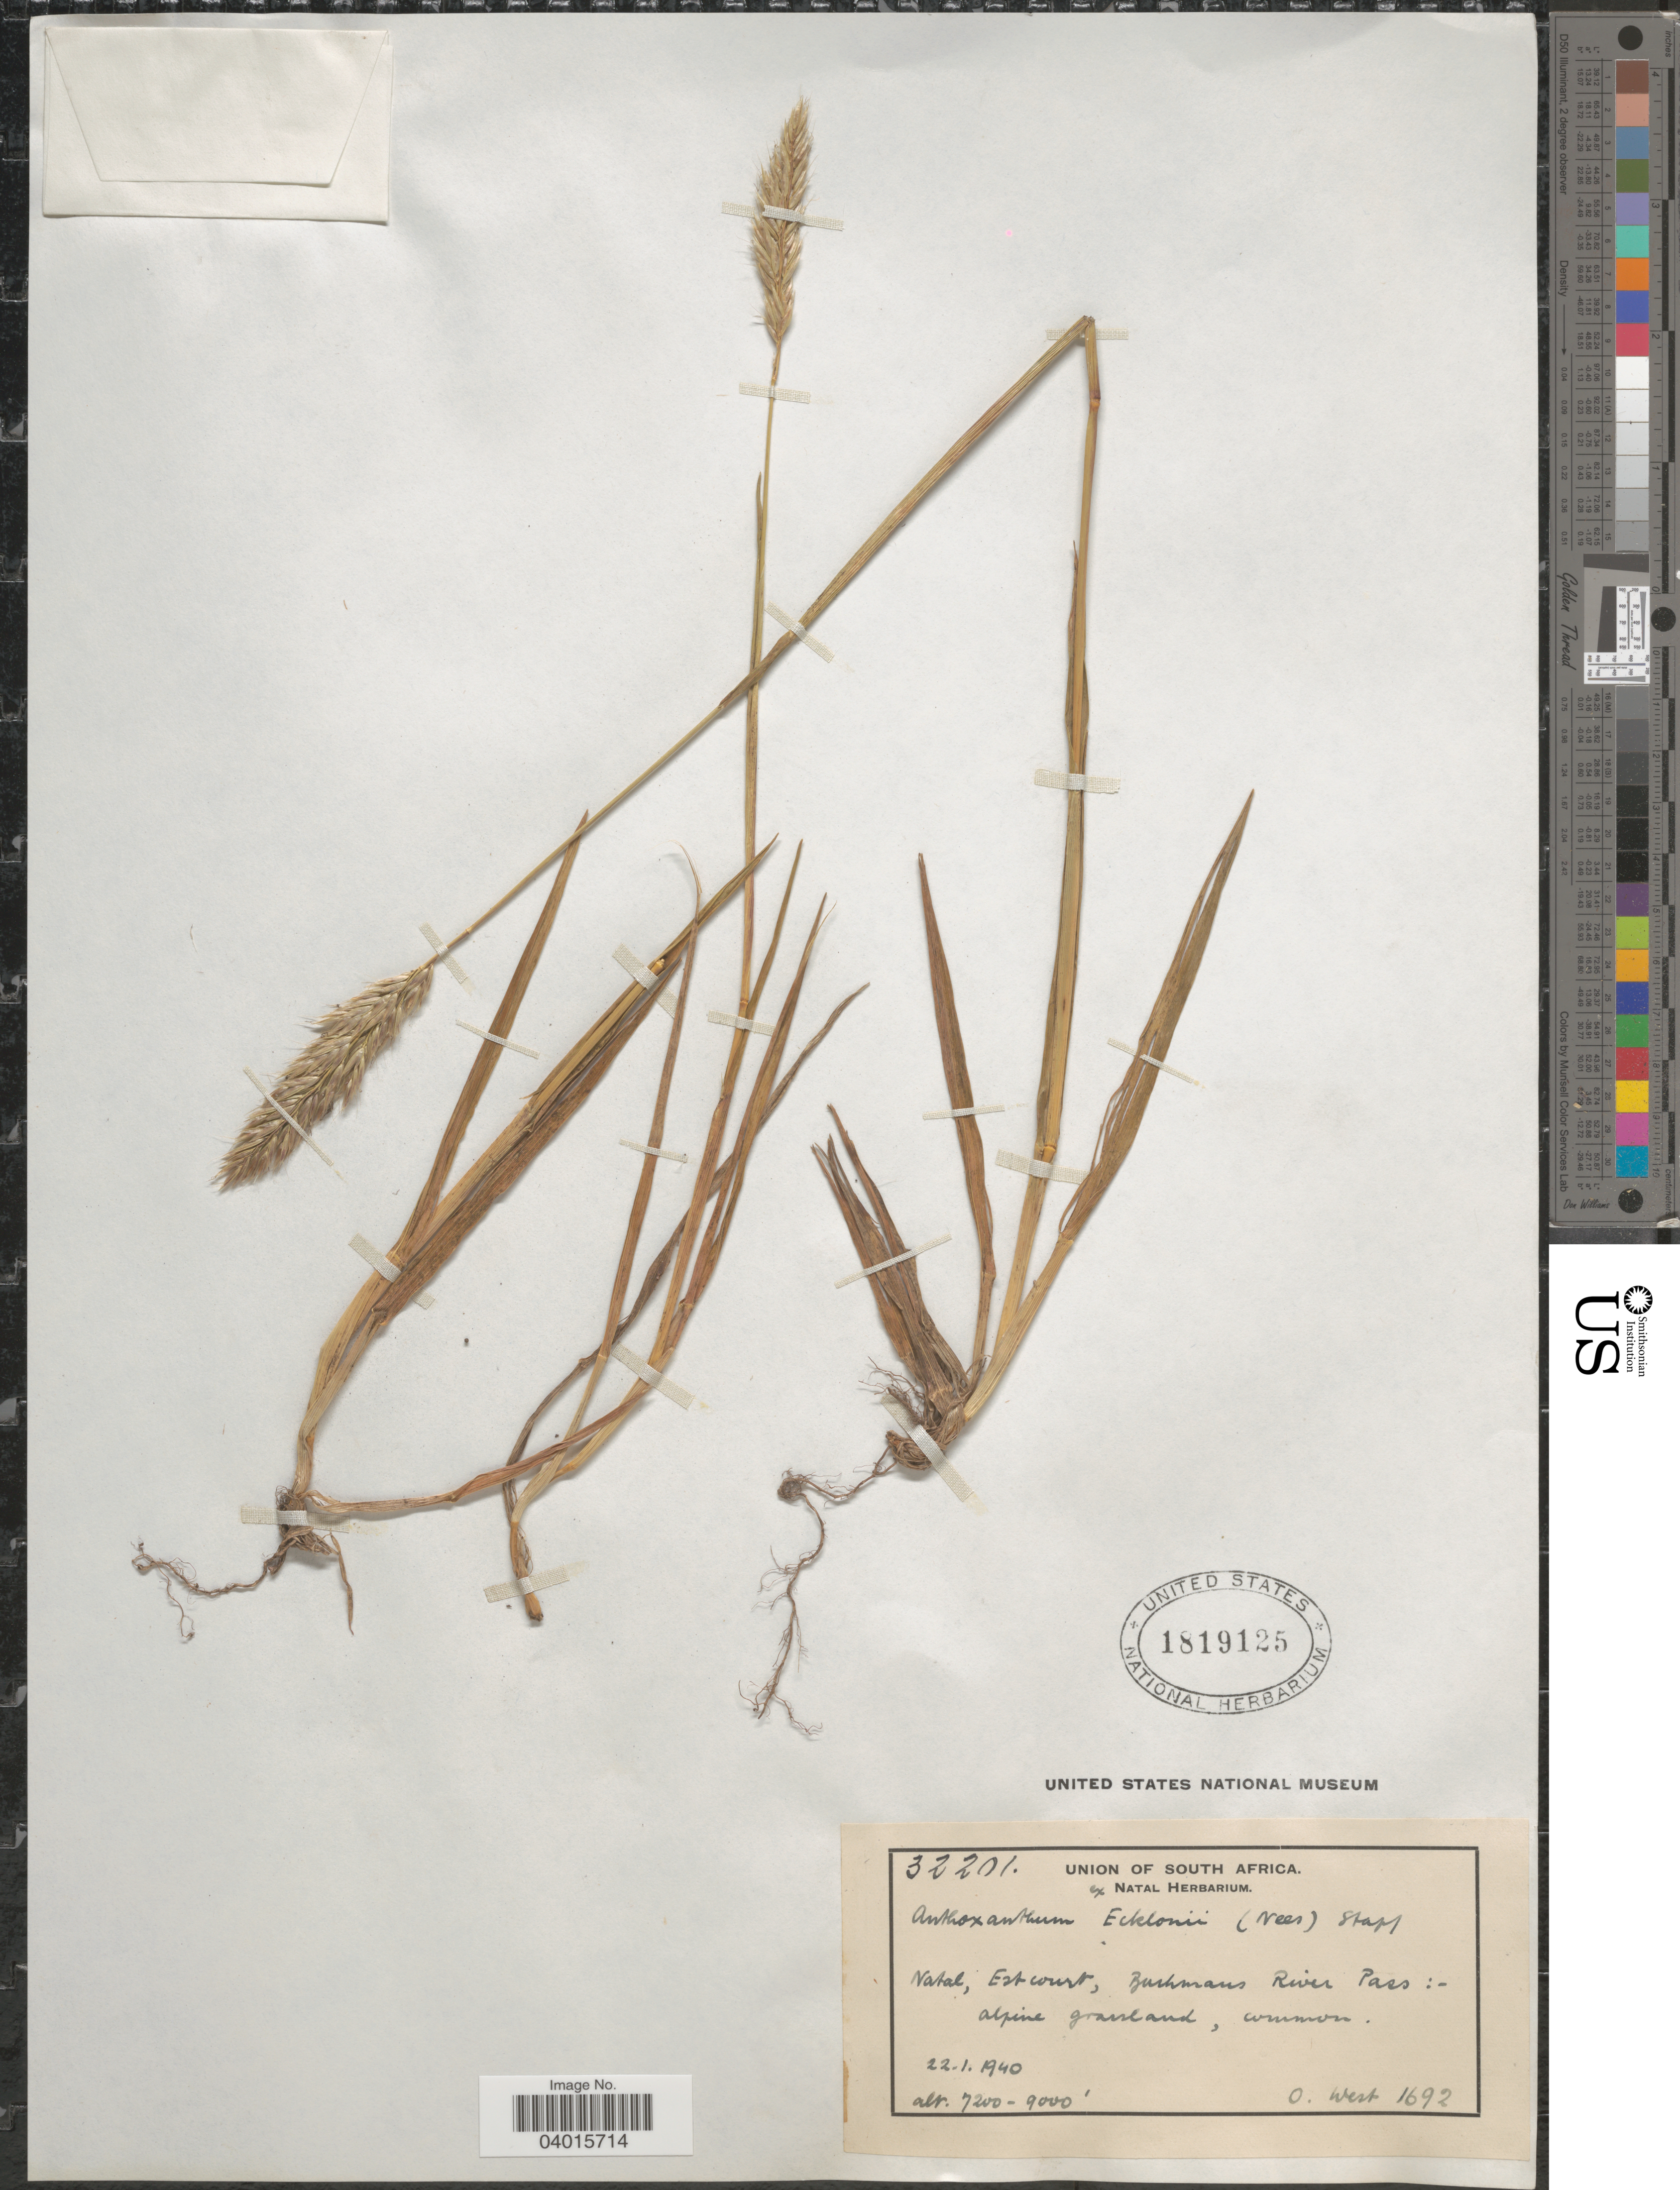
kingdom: Plantae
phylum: Tracheophyta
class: Liliopsida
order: Poales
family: Poaceae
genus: Anthoxanthum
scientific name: Anthoxanthum ecklonii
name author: (Nees) Stapf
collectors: O. West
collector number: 1692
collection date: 1940-01-22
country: South Africa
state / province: KwaZulu-Natal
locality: Union of South Africa. Natal, Estcourt, Bushmans River Pass: - alpine grassland.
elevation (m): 2195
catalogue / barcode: US 1819125